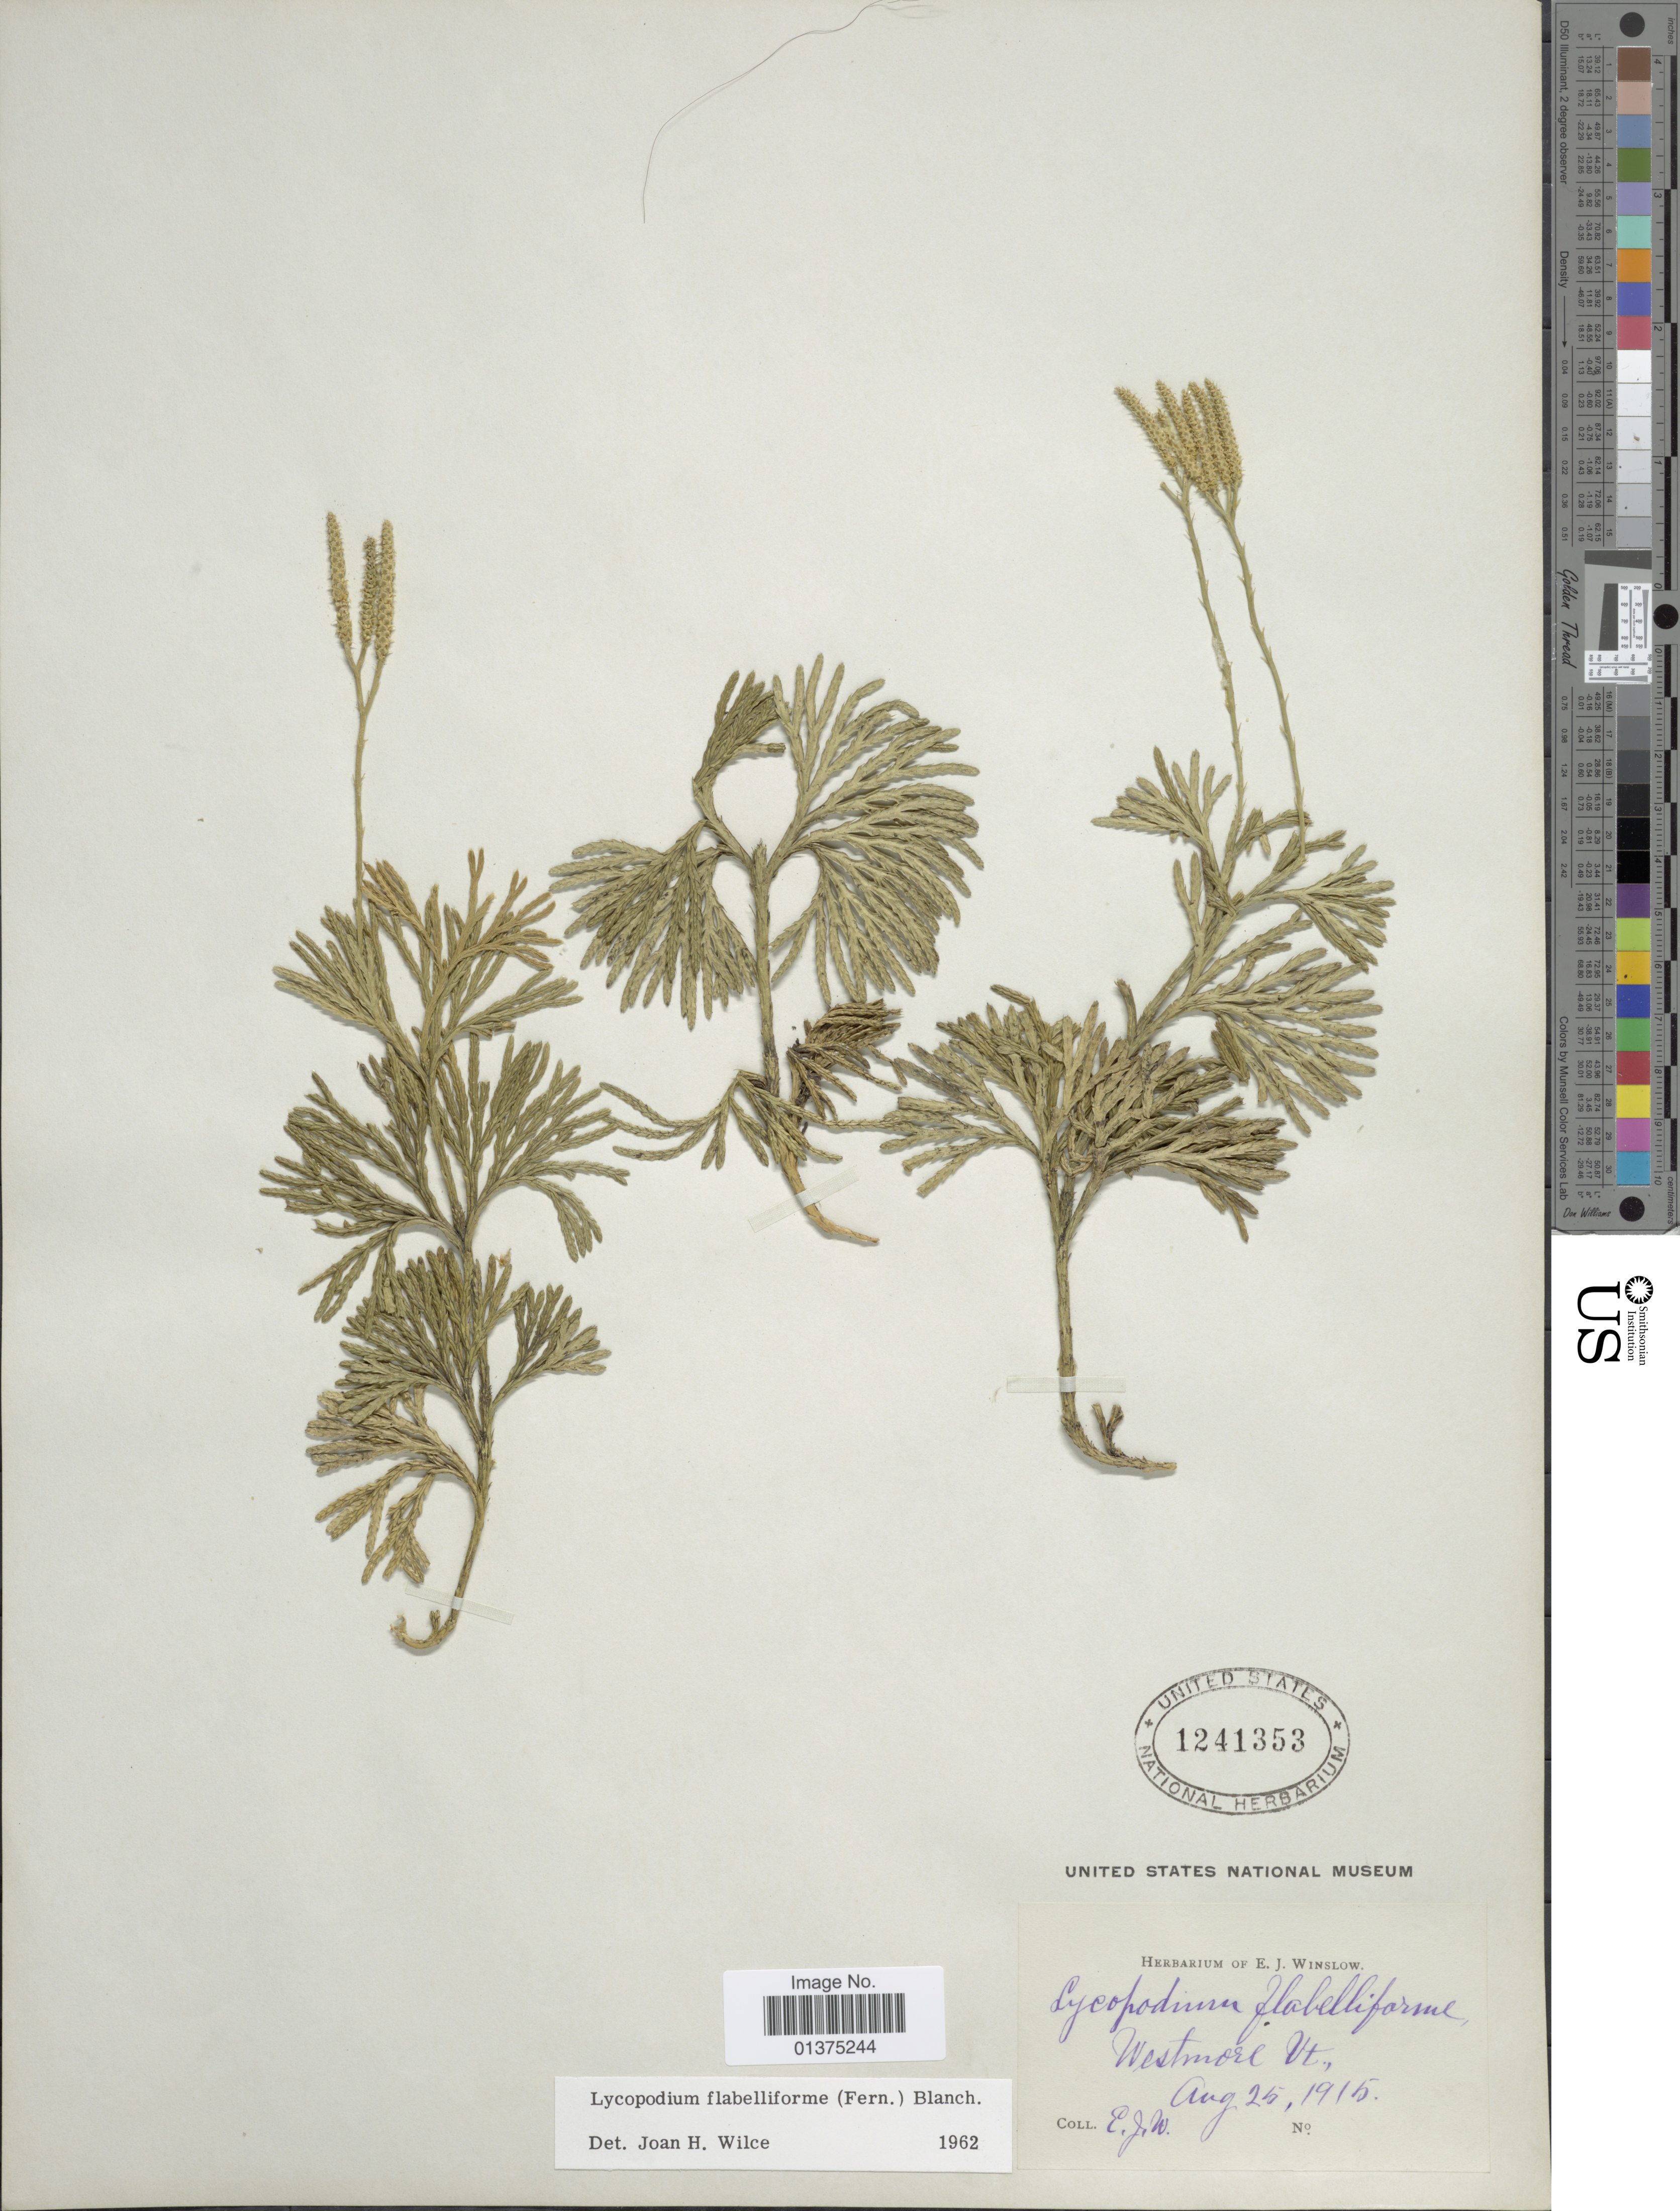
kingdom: Plantae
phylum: Tracheophyta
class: Lycopodiopsida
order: Lycopodiales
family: Lycopodiaceae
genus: Diphasiastrum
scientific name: Diphasiastrum digitatum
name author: (Dill. ex A. Braun) Holub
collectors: E. Winslow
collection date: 1915-08-25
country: United States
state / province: Vermont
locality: Westmore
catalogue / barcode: US 1241353